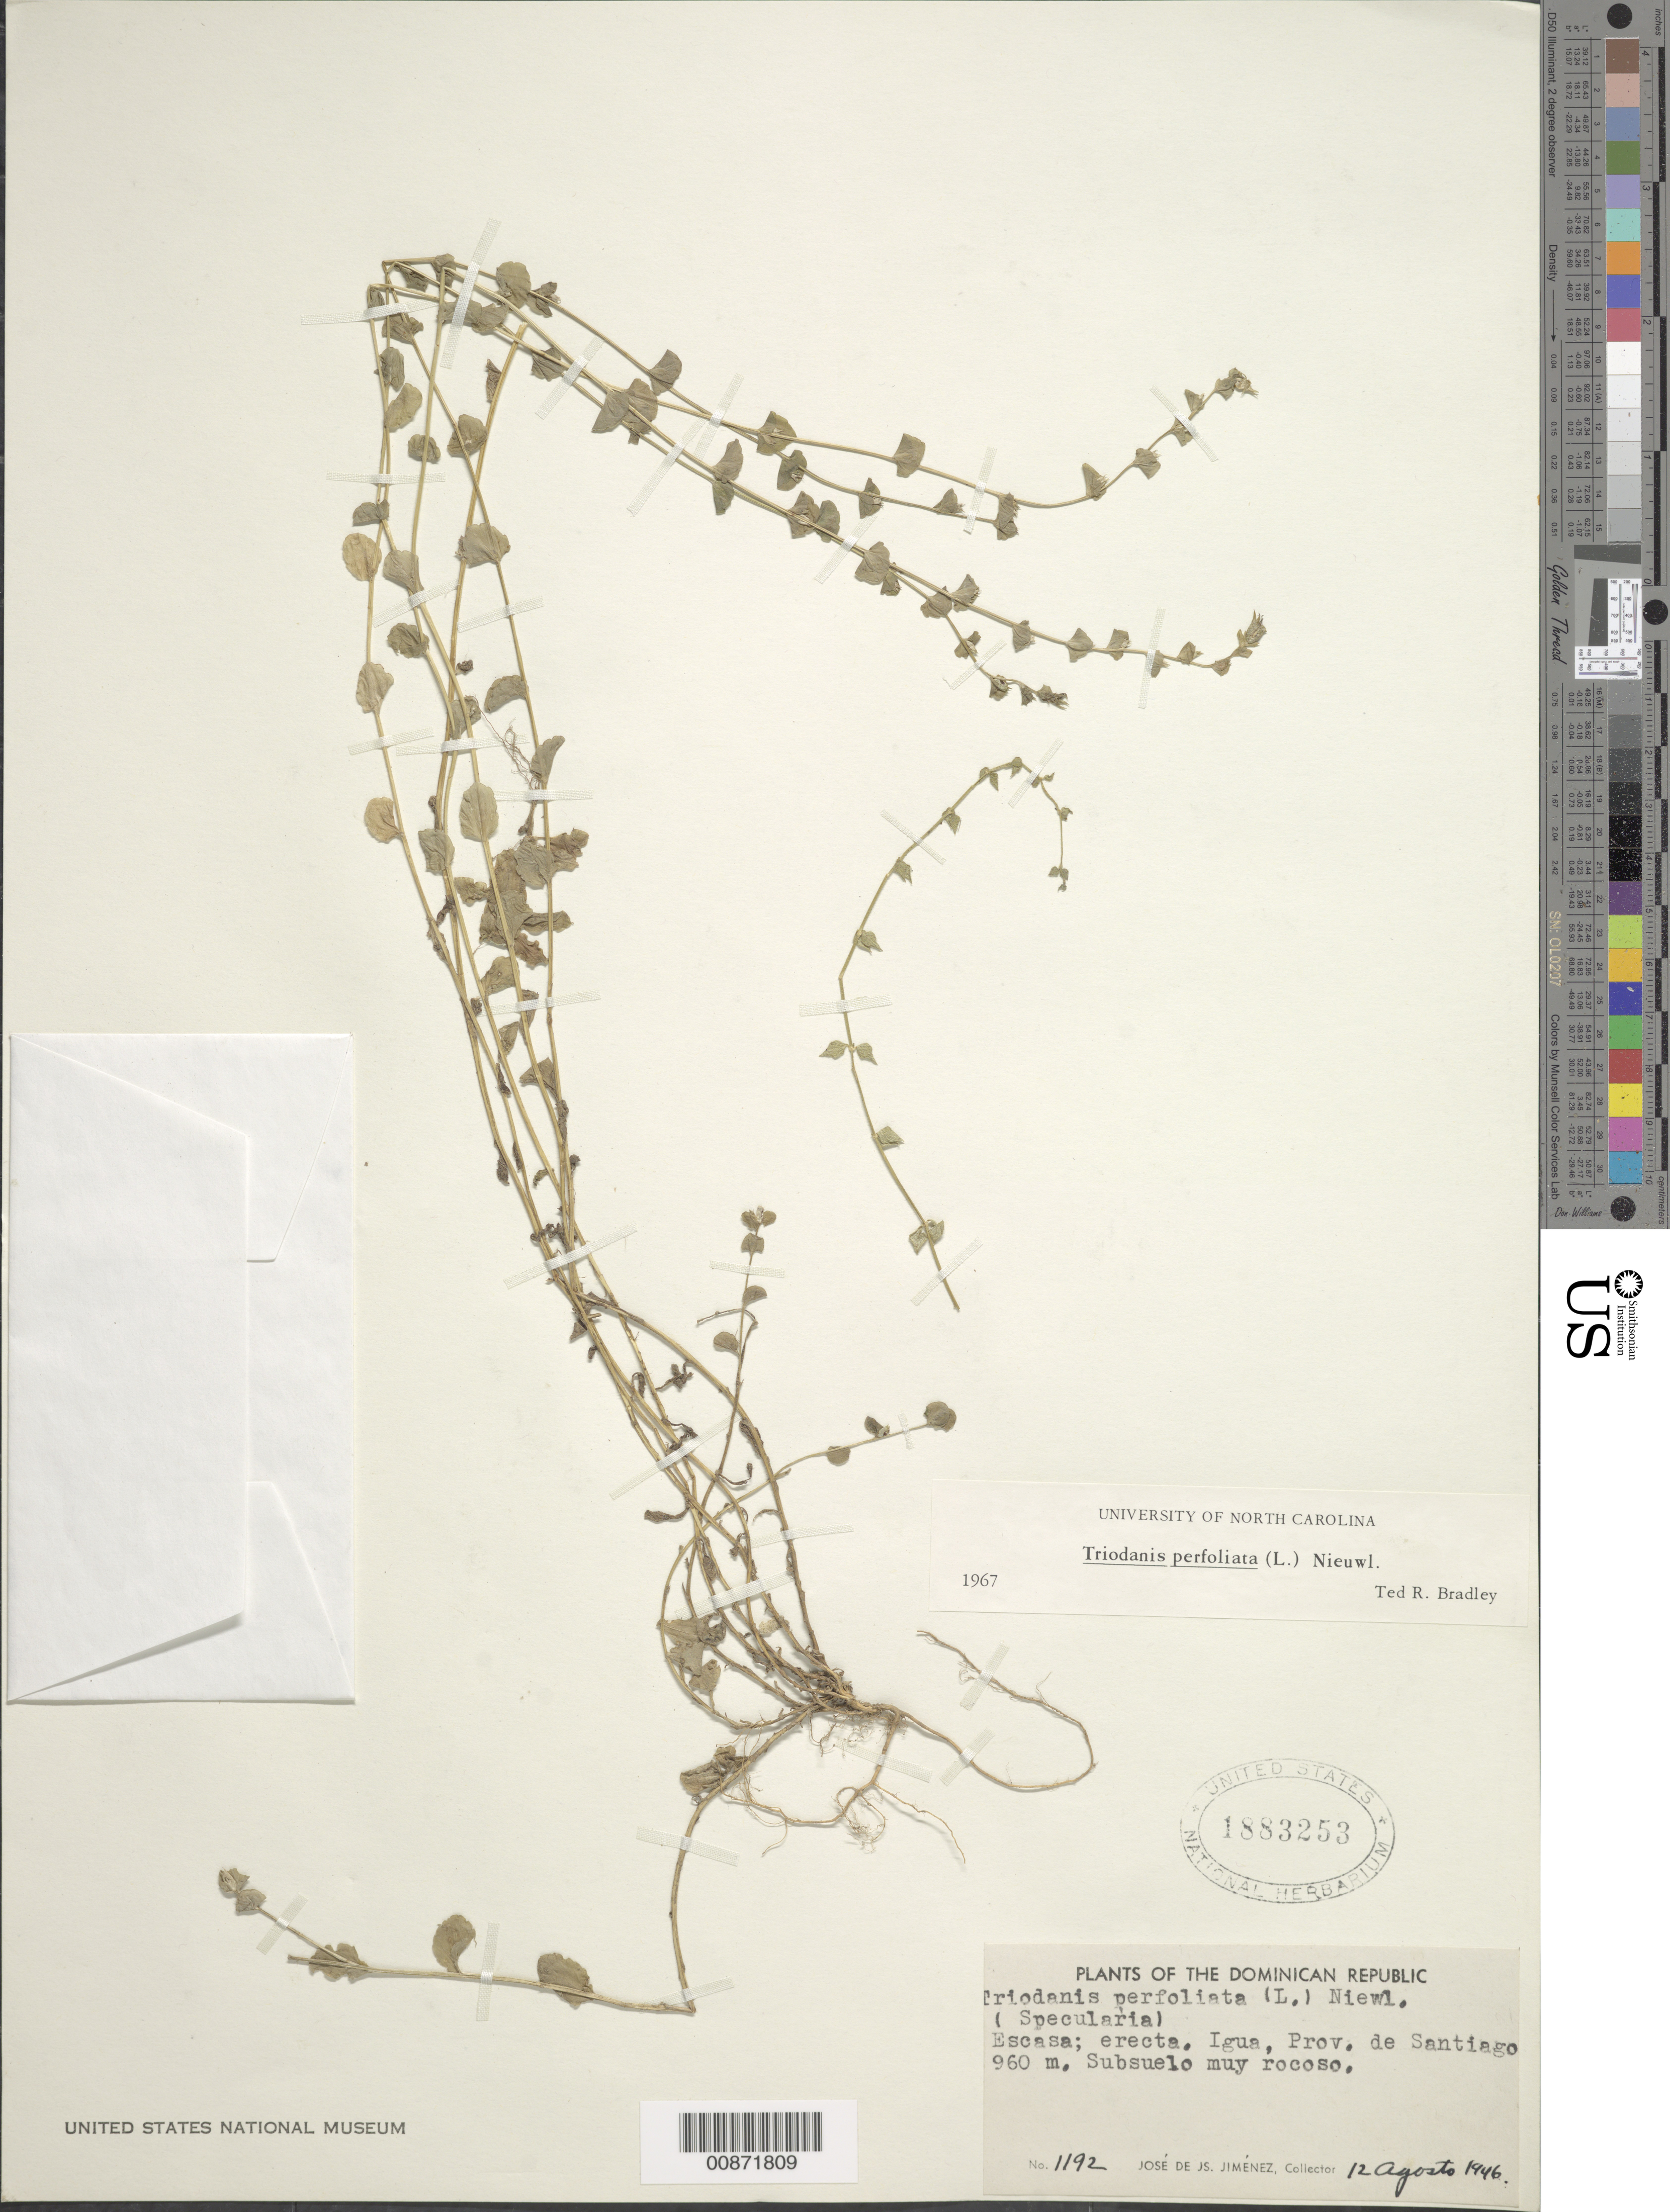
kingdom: Plantae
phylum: Tracheophyta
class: Magnoliopsida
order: Asterales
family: Campanulaceae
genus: Triodanis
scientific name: Triodanis perfoliata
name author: (L.) Nieuwl.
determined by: Bradley, Ted R., Director (GMUF), George Mason University (UNITED STATES)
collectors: J. J. Jiménez Almonte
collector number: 1192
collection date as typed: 12 Aug 1946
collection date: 1946-08-12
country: Dominican Republic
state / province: Santiago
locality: Igua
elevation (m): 960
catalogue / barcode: US 1883253